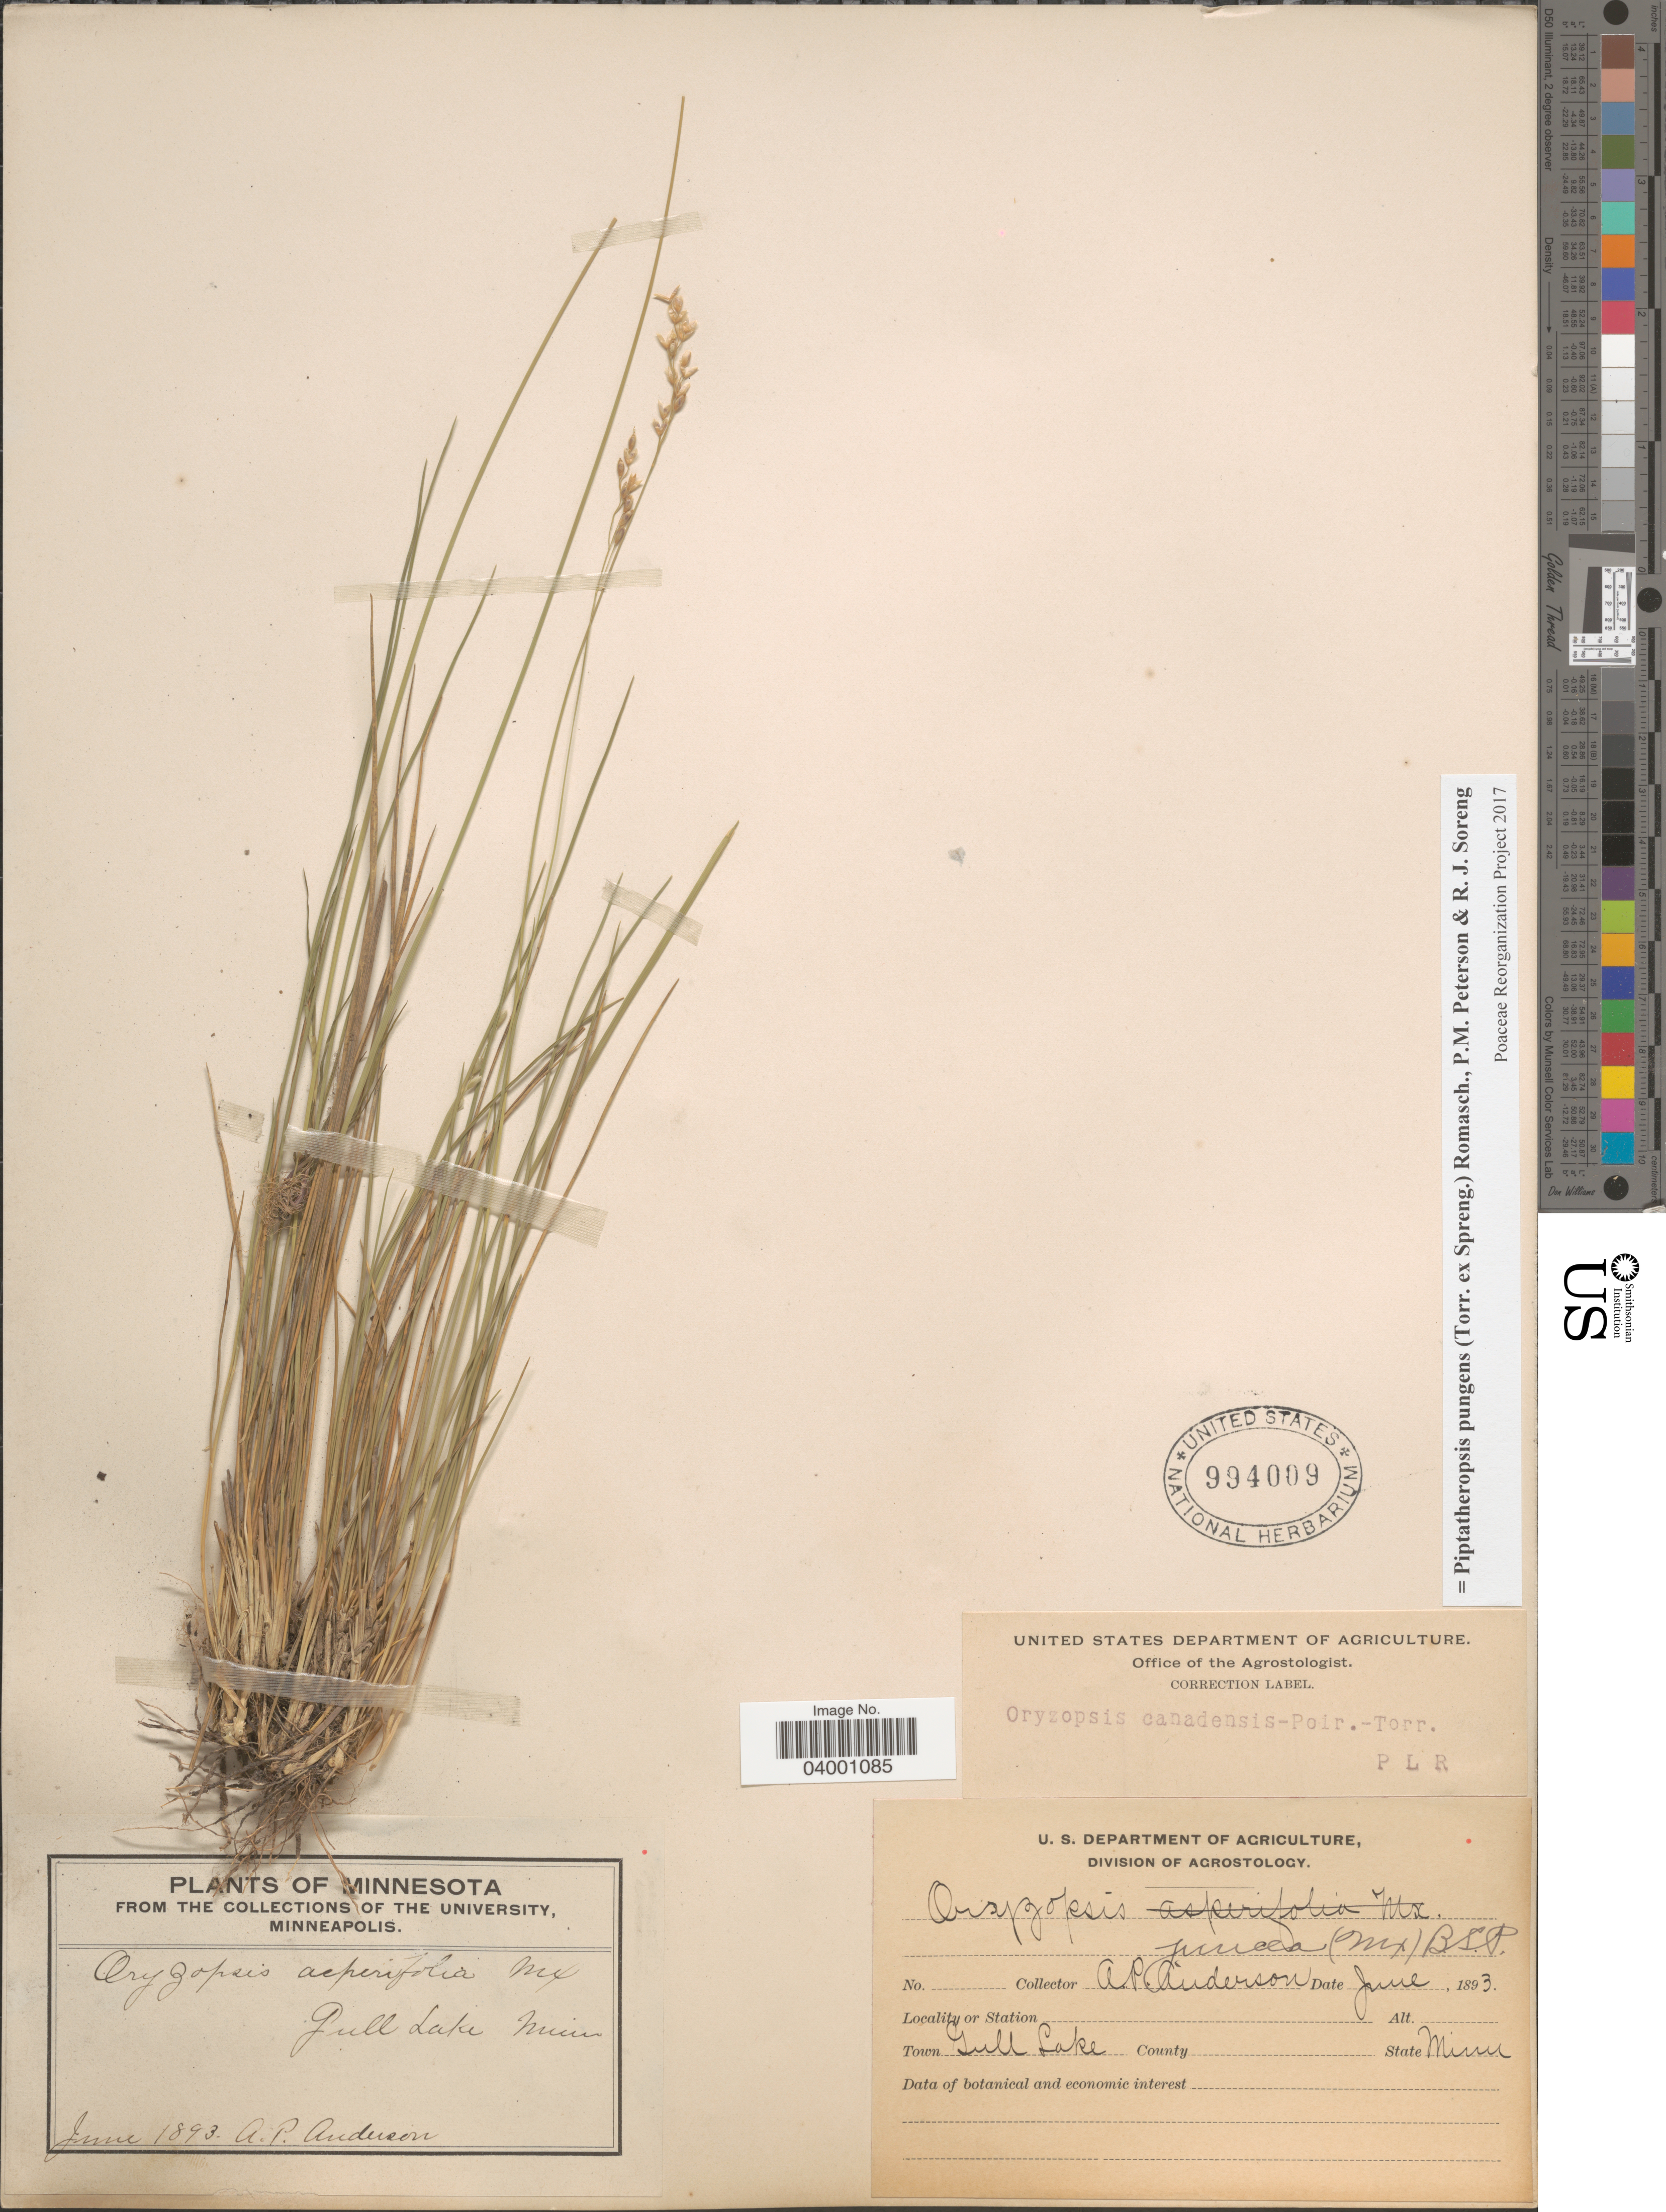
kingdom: Plantae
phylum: Tracheophyta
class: Liliopsida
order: Poales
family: Poaceae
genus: Piptatheropsis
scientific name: Piptatheropsis pungens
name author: (Torr. ex Spreng.) Romasch. et al.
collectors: A. P. Anderson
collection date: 1893-06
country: United States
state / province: Minnesota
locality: Town Gull Lake.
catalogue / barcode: US 994009